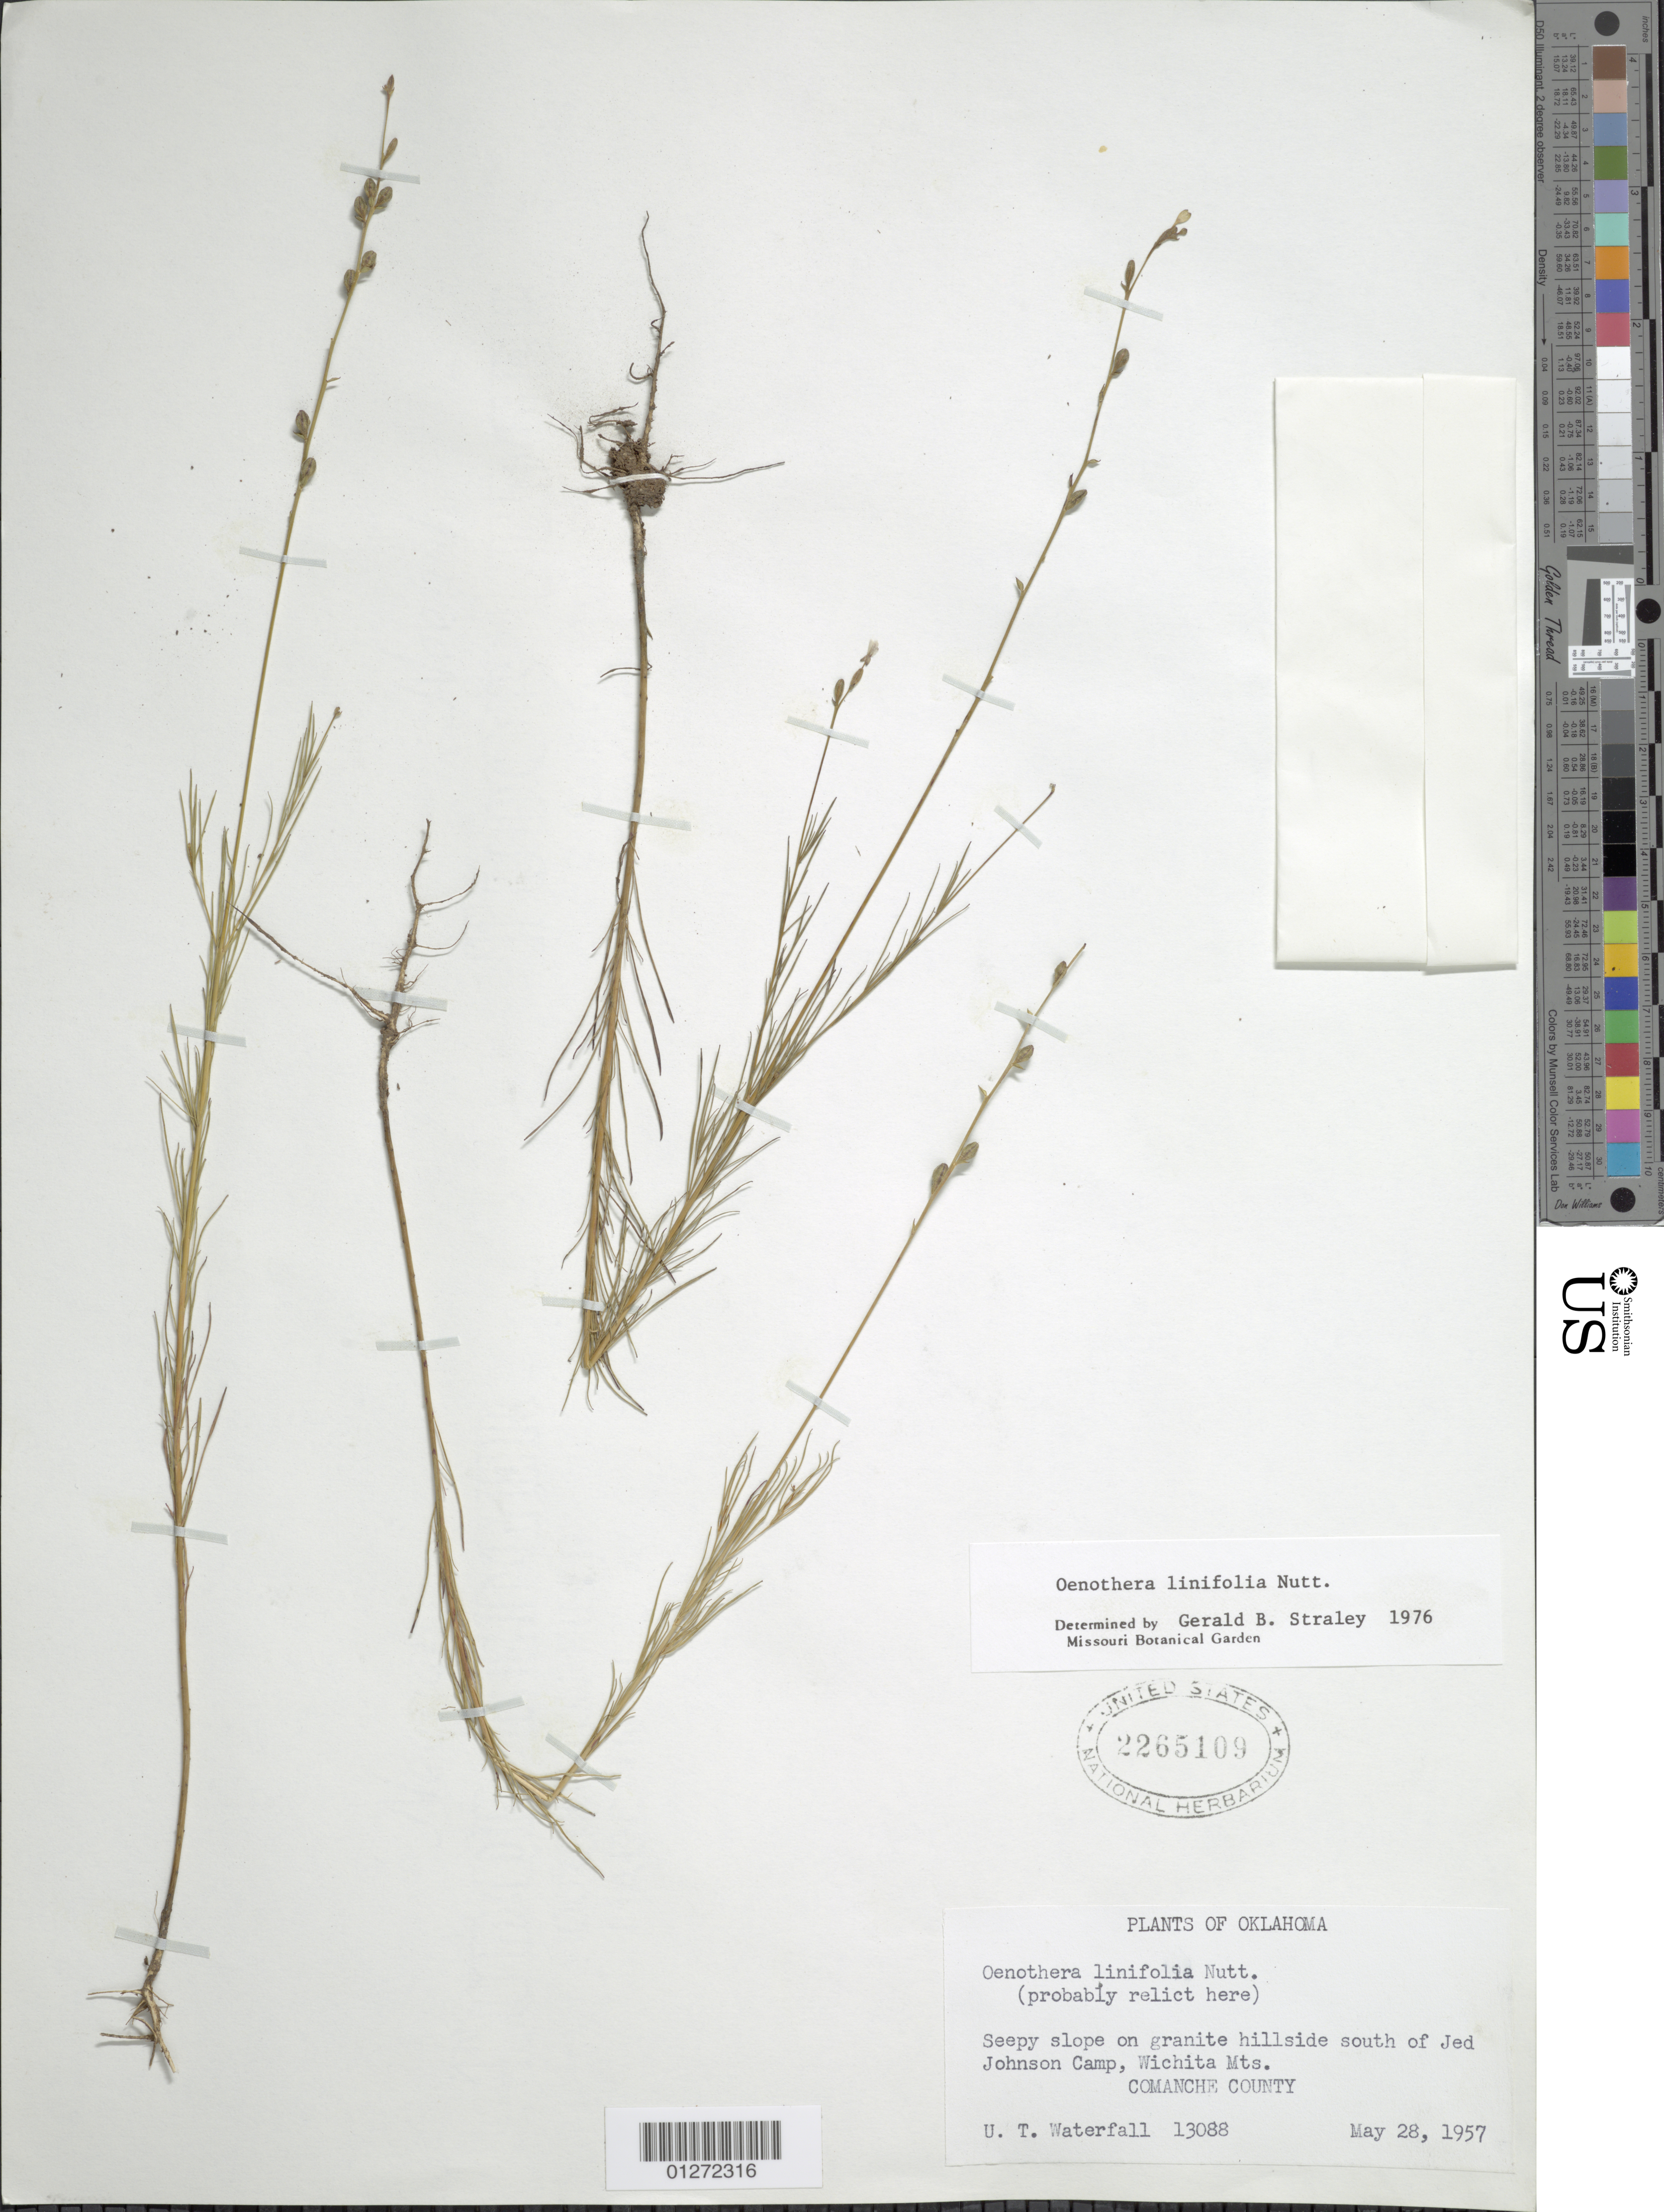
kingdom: Plantae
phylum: Tracheophyta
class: Magnoliopsida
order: Myrtales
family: Onagraceae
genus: Oenothera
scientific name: Oenothera linifolia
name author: Nutt.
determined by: Straley, G. B.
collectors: U. T. Waterfall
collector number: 13088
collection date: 1957-05-28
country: United States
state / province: Oklahoma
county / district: Comanche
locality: S of Jed Johnson Camp, Wichita Mts.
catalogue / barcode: US 2265109